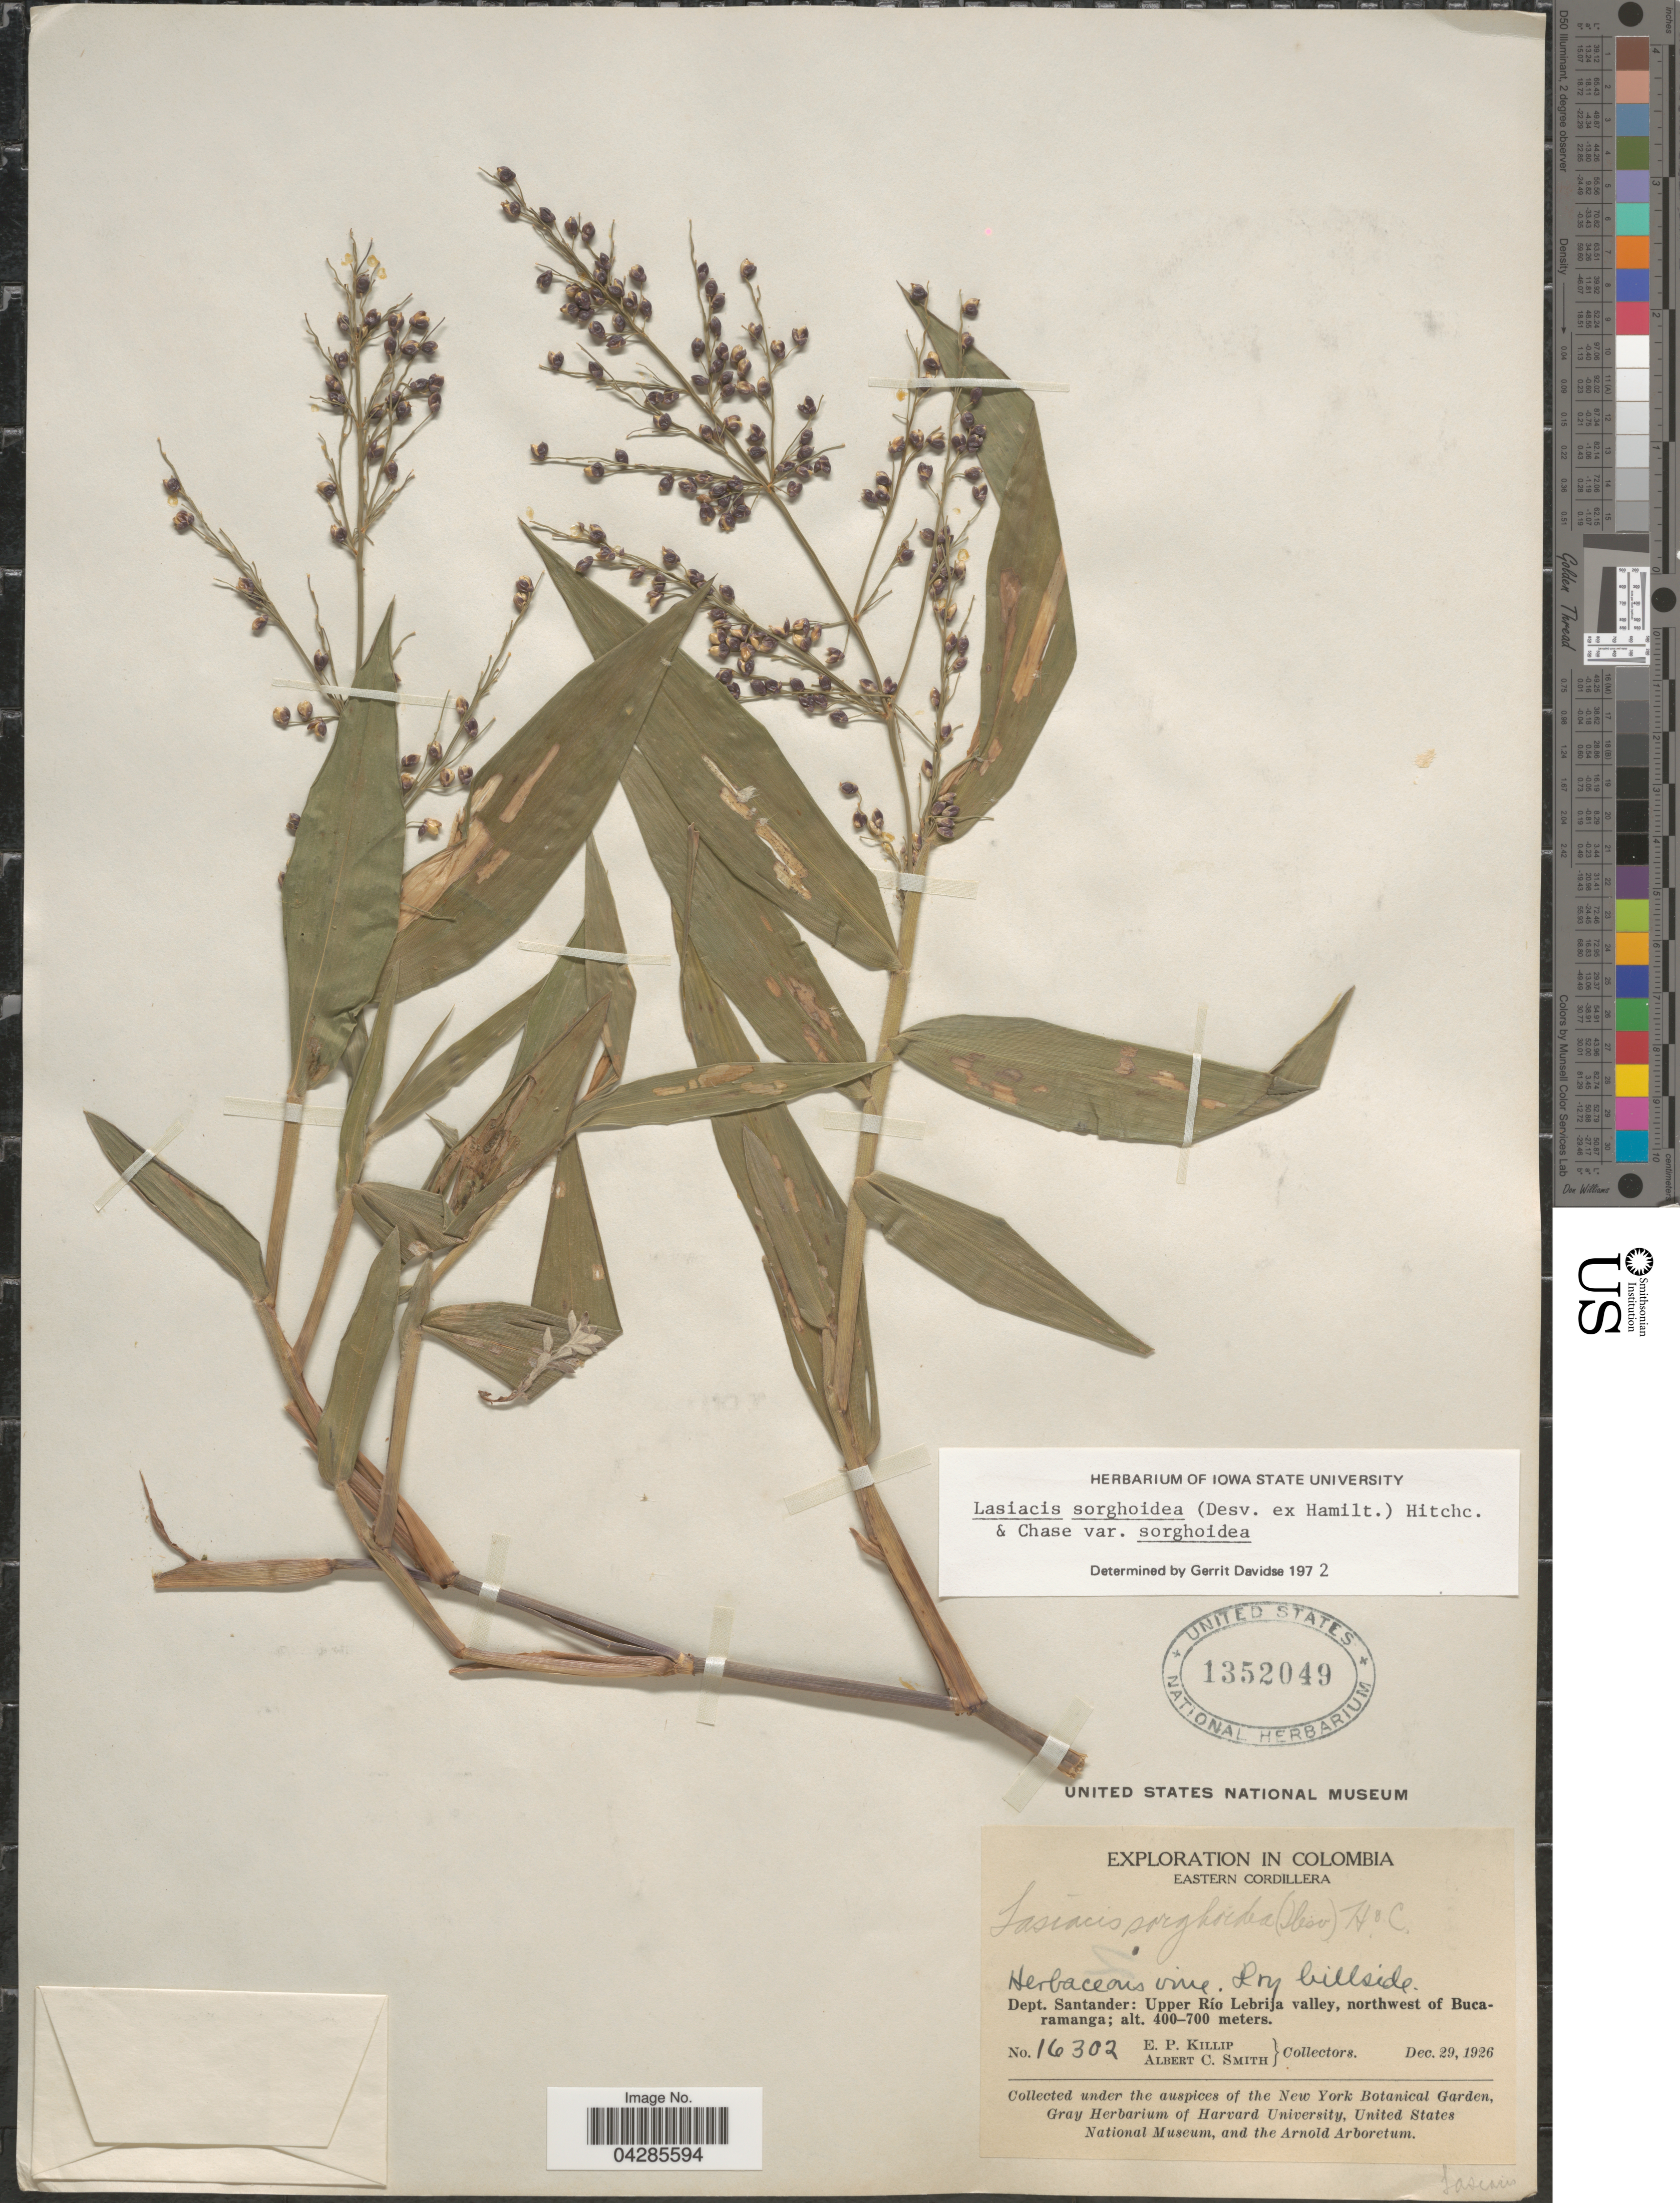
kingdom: Plantae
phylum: Tracheophyta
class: Liliopsida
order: Poales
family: Poaceae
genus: Lasiacis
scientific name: Lasiacis sorghoidea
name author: (Desv. ex Ham.) Hitchc. & Chase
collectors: E. P. Killip & A. C. Smith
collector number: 16302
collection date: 1926-12-29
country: Colombia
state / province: Santander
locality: Exploration in Colombia. Eastern Cordillera. Dept. Santander: Upper Río Lebrija valley, northwest of Bucaramanga.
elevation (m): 400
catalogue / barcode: US 1352049